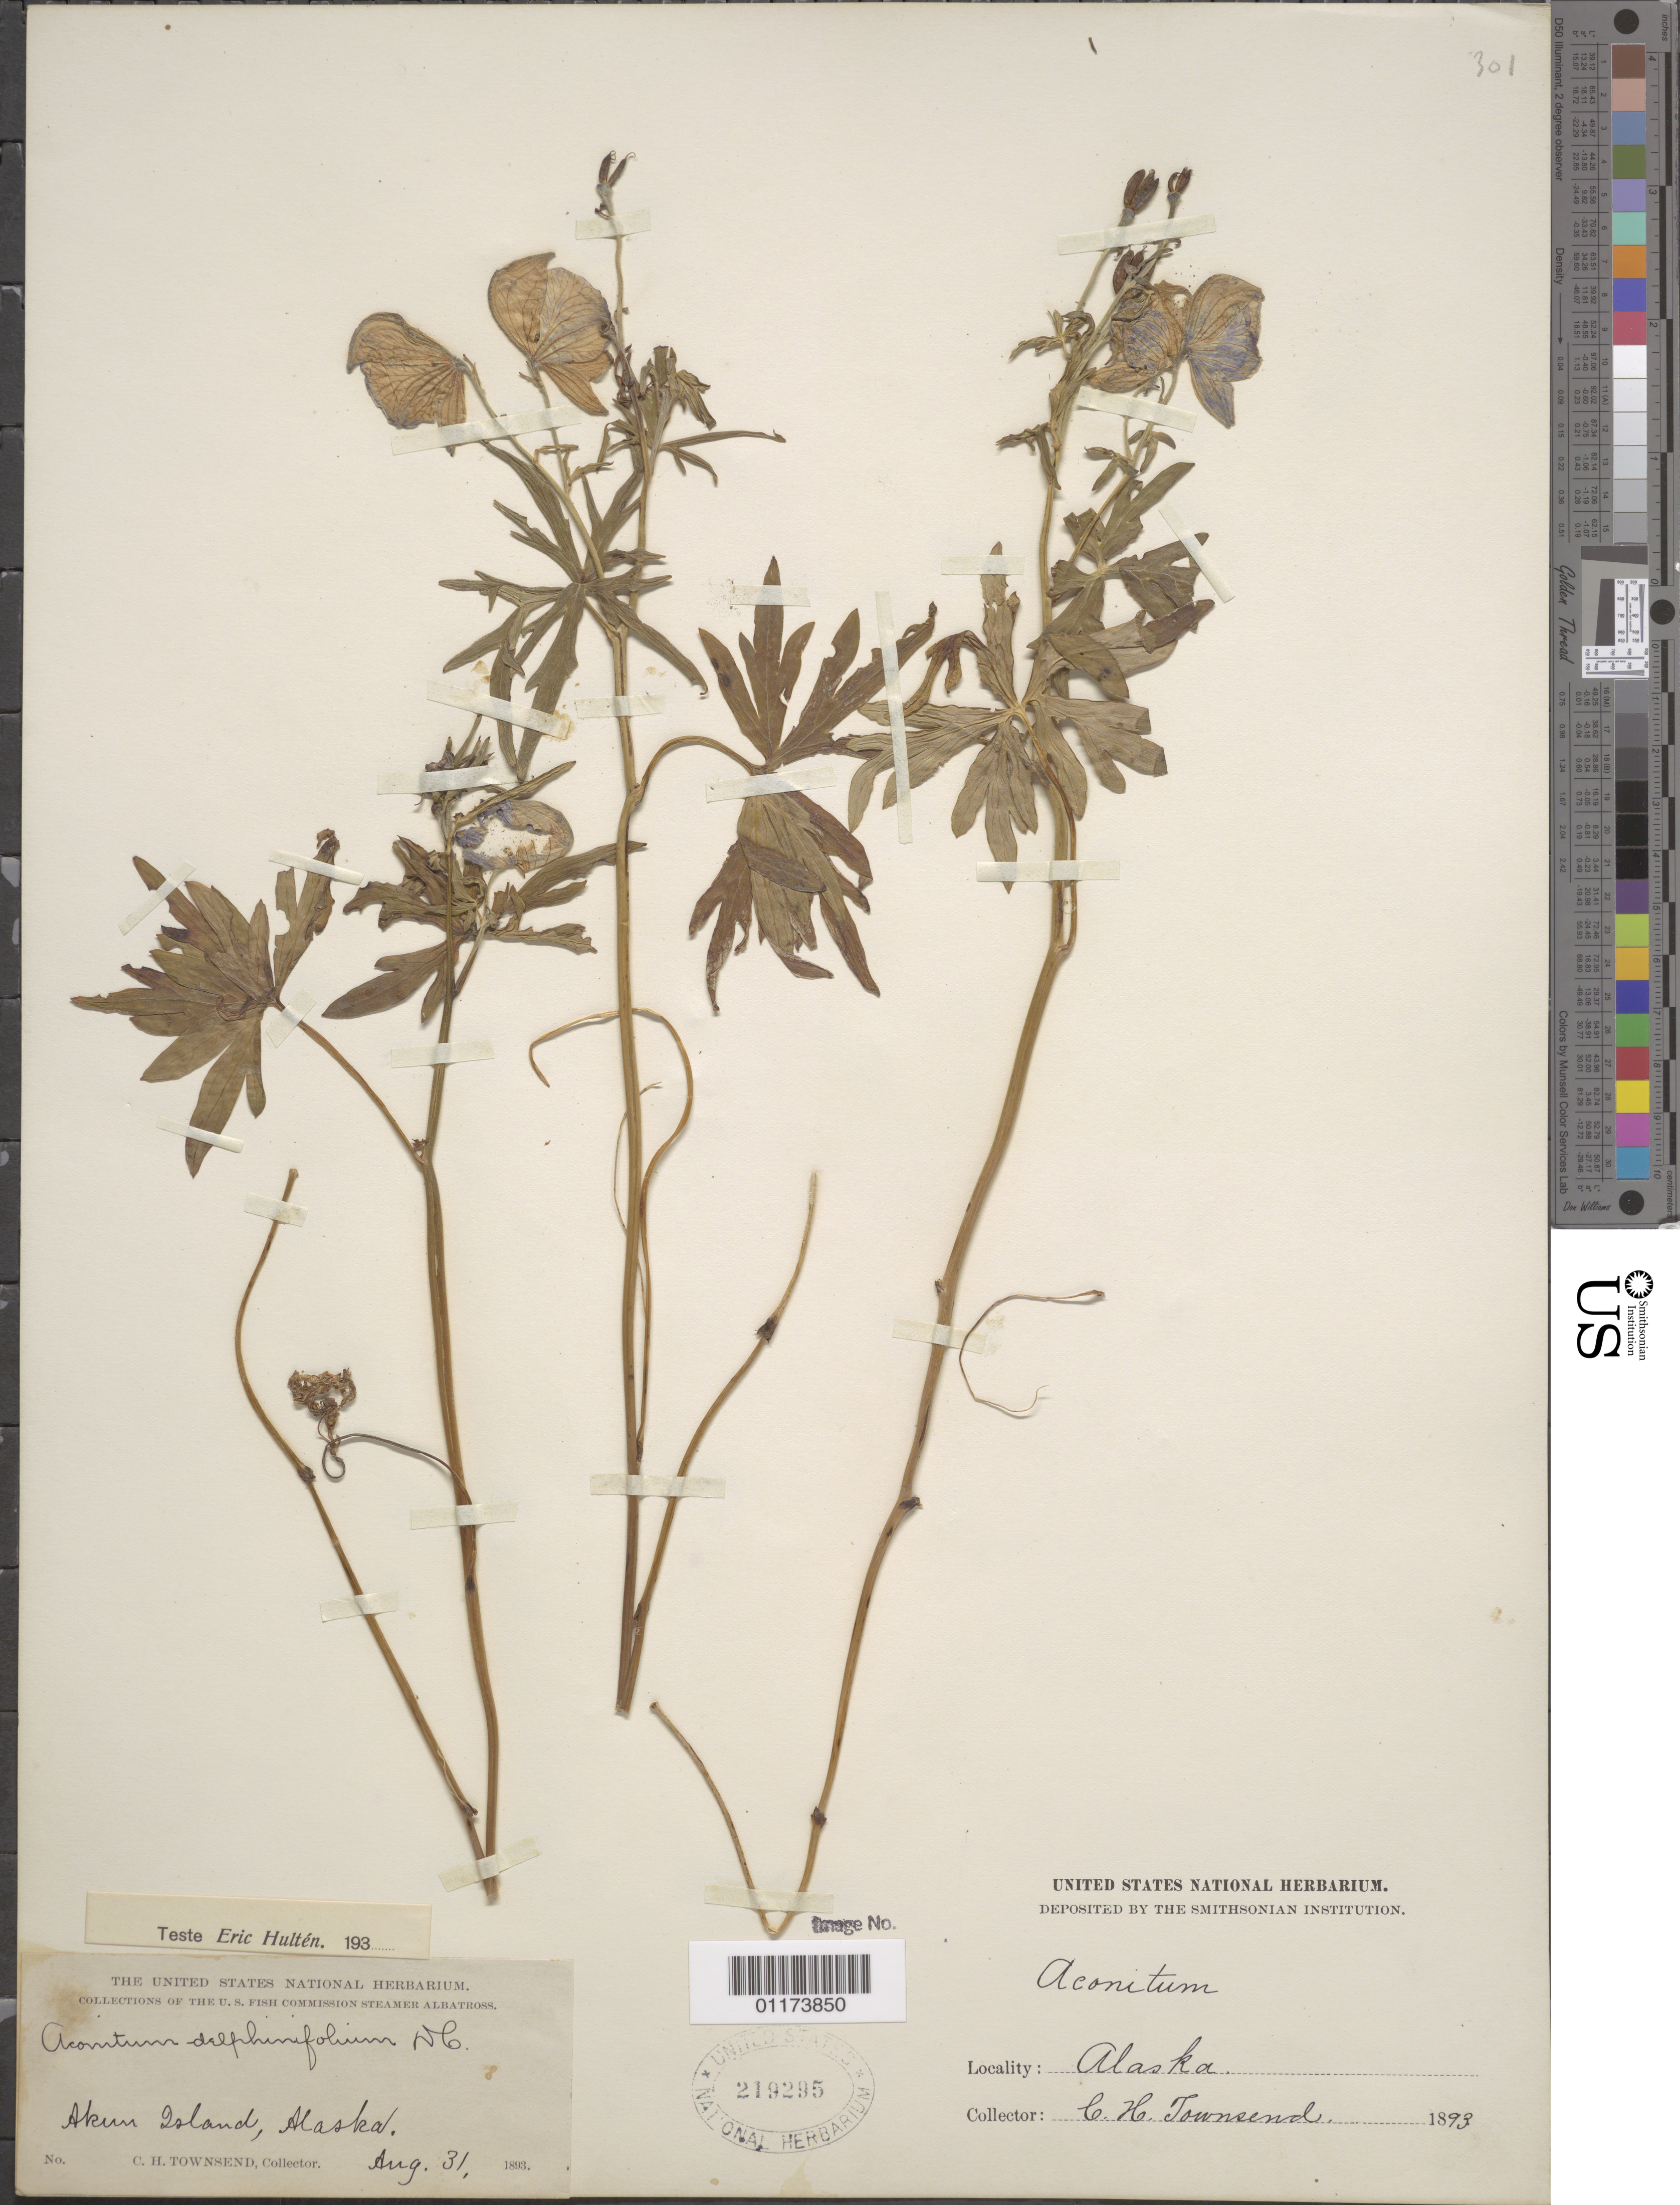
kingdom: Plantae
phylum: Tracheophyta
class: Magnoliopsida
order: Ranunculales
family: Ranunculaceae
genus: Aconitum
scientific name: Aconitum delphinifolium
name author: DC.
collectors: C. H. Townsend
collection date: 1893-08-31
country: United States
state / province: Alaska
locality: Akun Island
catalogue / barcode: US 219295